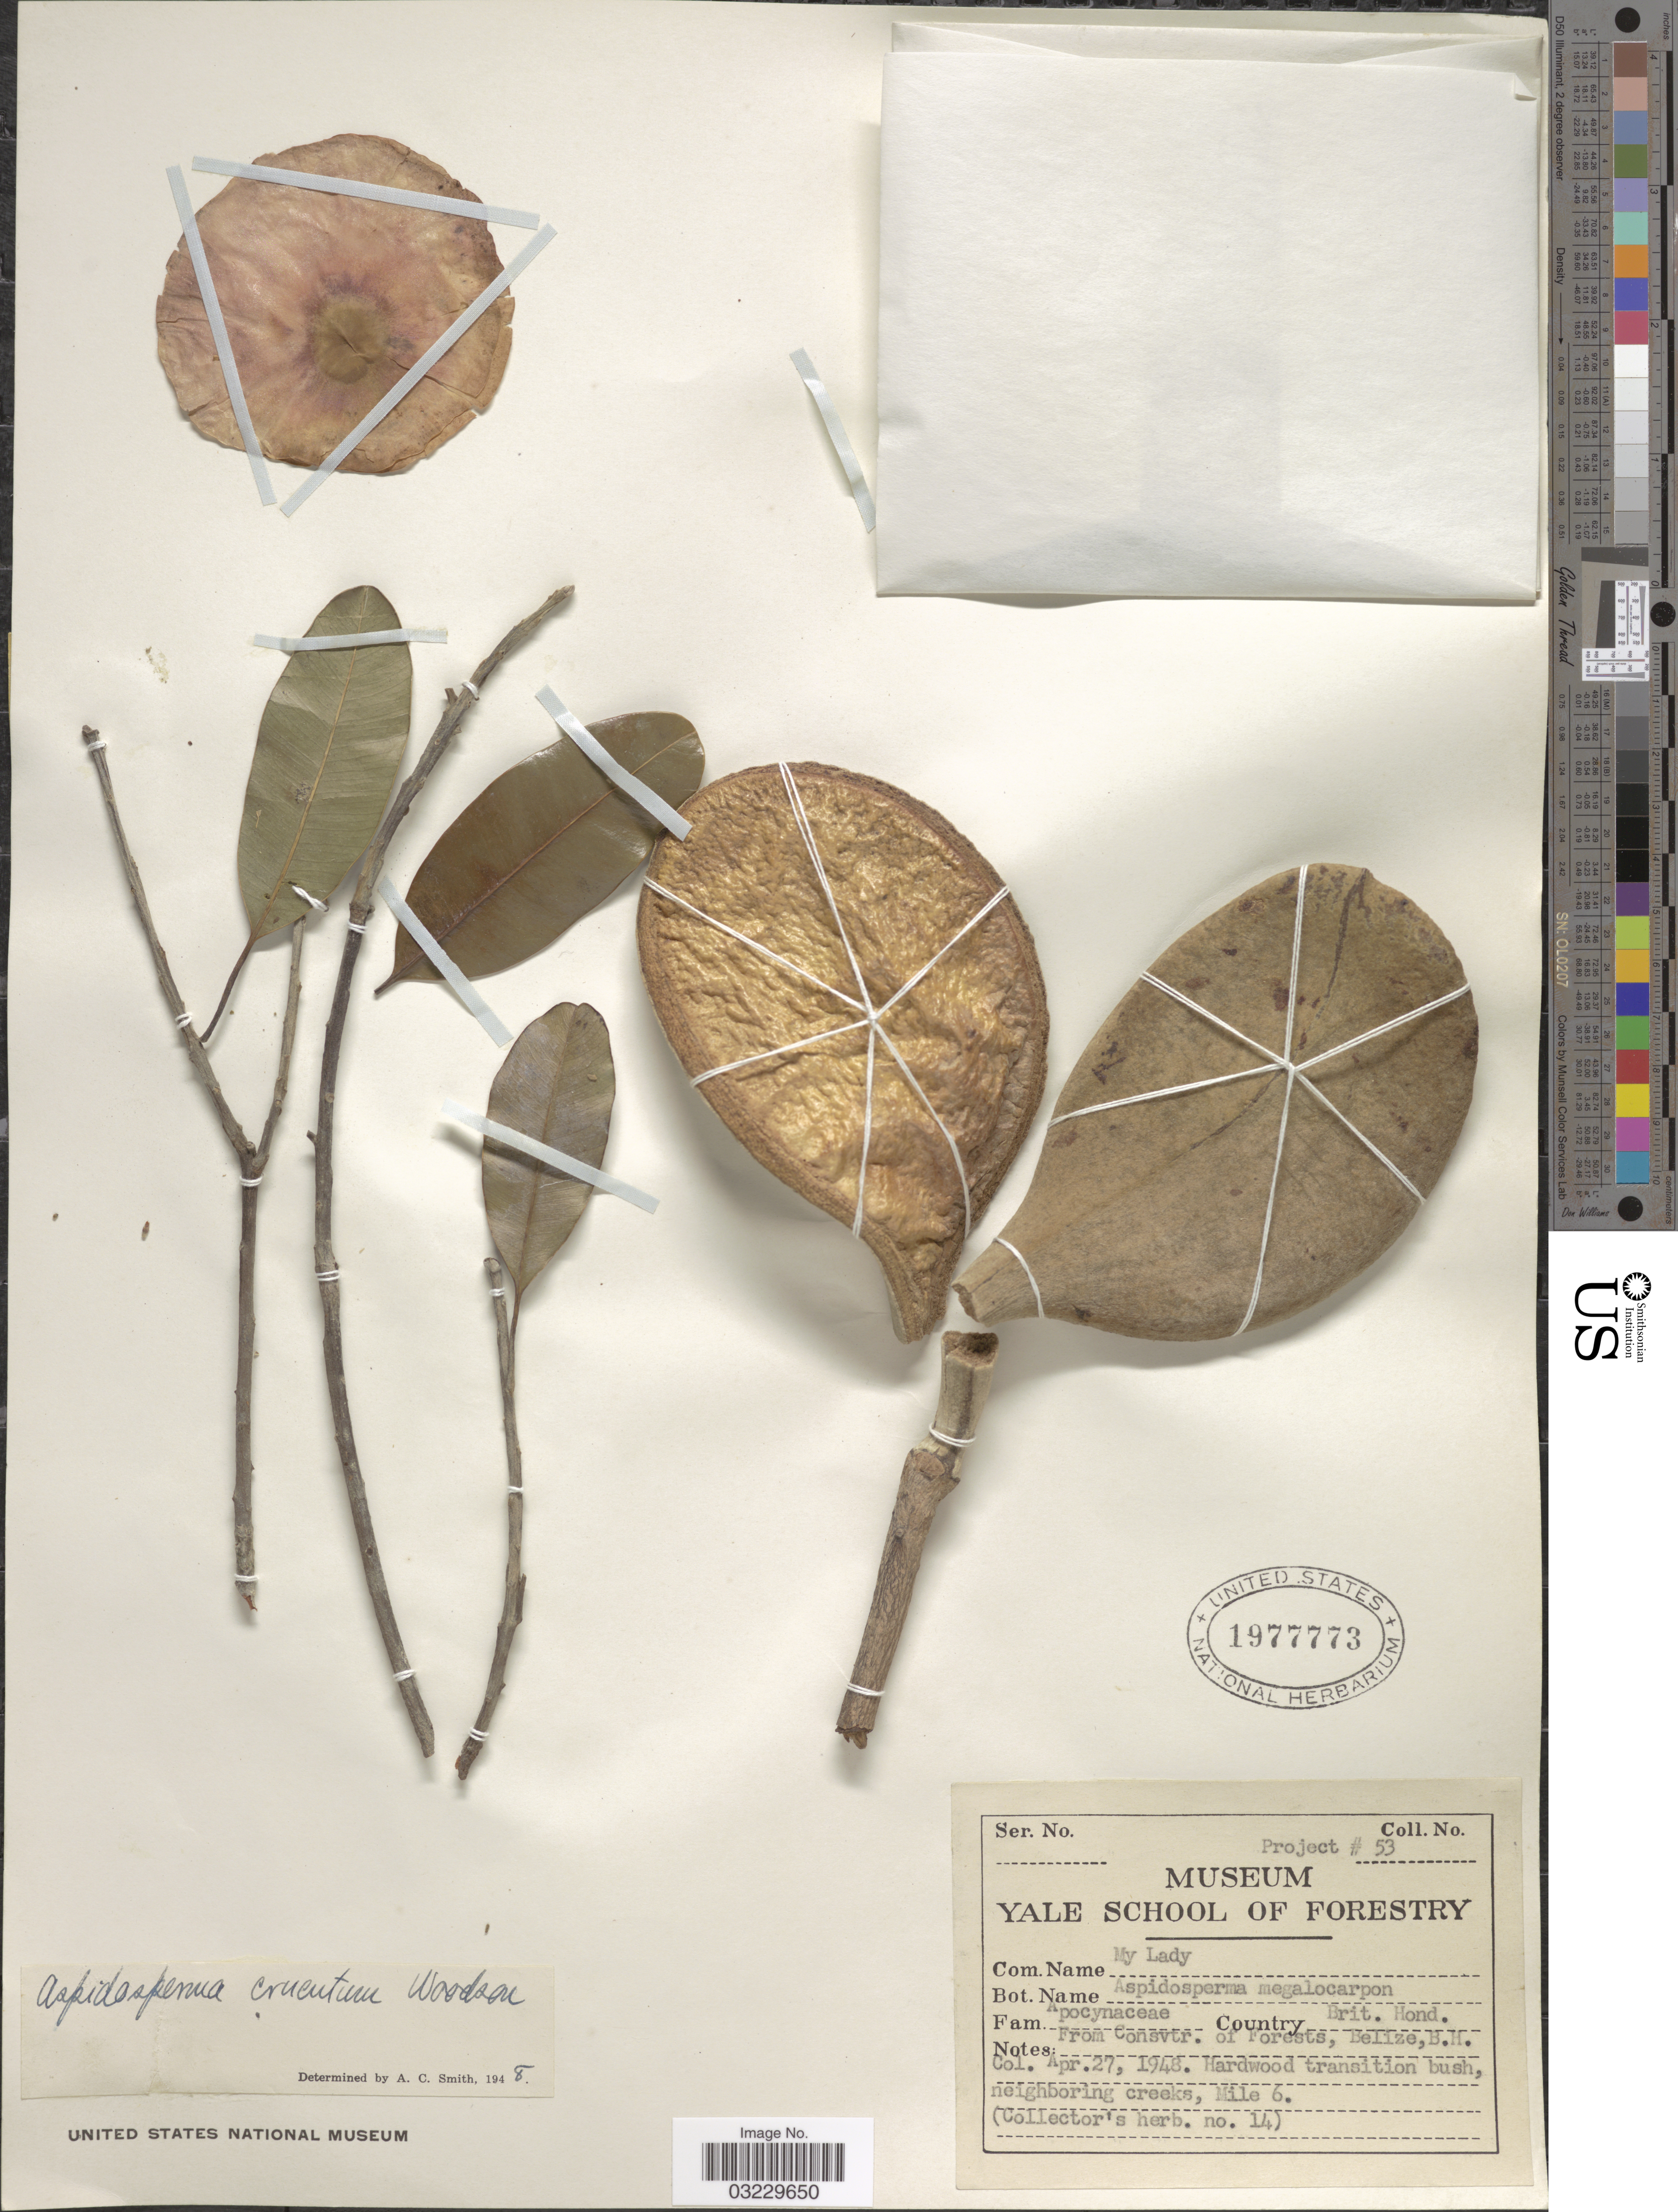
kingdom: Plantae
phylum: Tracheophyta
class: Magnoliopsida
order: Gentianales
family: Apocynaceae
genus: Aspidosperma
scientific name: Aspidosperma desmanthum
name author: Benth. ex Müll. Arg.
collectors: Yale School of Forestry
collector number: Project # 53?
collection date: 1948-04-27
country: Belize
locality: Brit. Hond. Mile 6.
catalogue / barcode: US 1977773